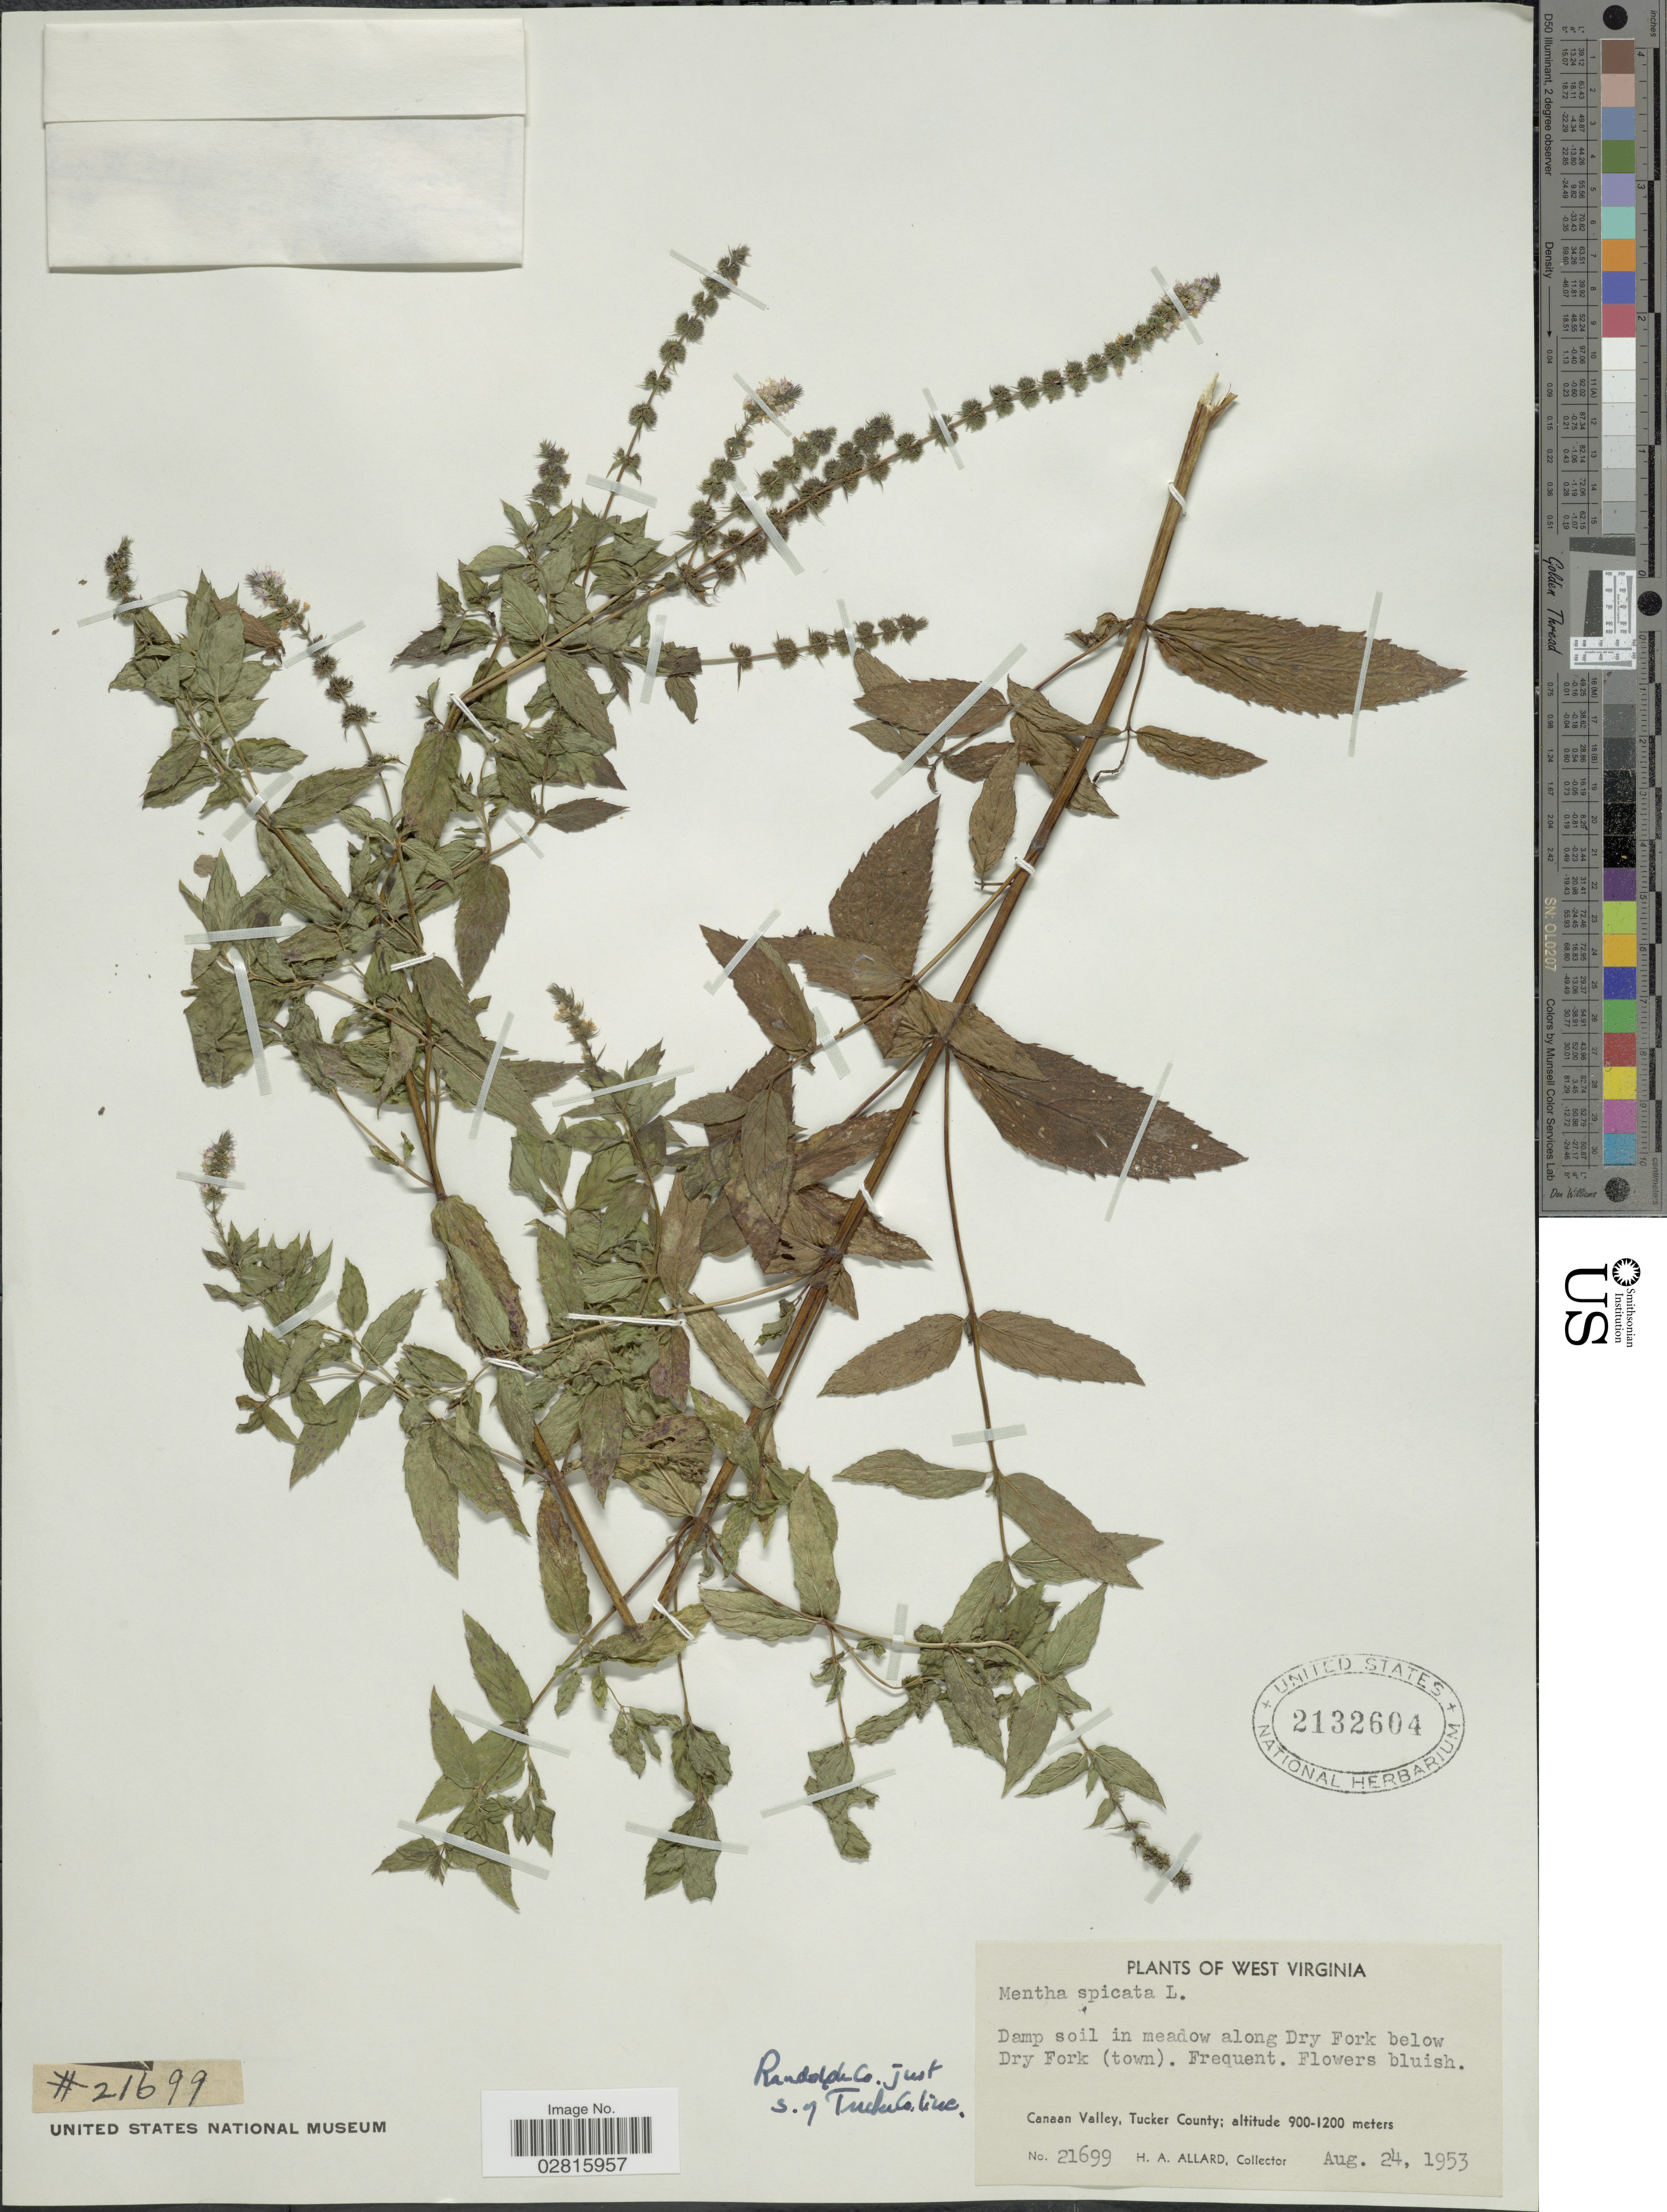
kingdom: Plantae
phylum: Tracheophyta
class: Magnoliopsida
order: Lamiales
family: Lamiaceae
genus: Mentha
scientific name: Mentha spicata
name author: L.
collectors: H. A. Allard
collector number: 21699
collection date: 1953-08-24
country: United States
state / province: West Virginia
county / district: Tucker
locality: Damp soil in meadow along Dry Fork below Dry Fork (town). Canaan Valley, Tucker County. Roadside Co. just S. of Tucker Co. line.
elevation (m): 900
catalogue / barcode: US 2132604